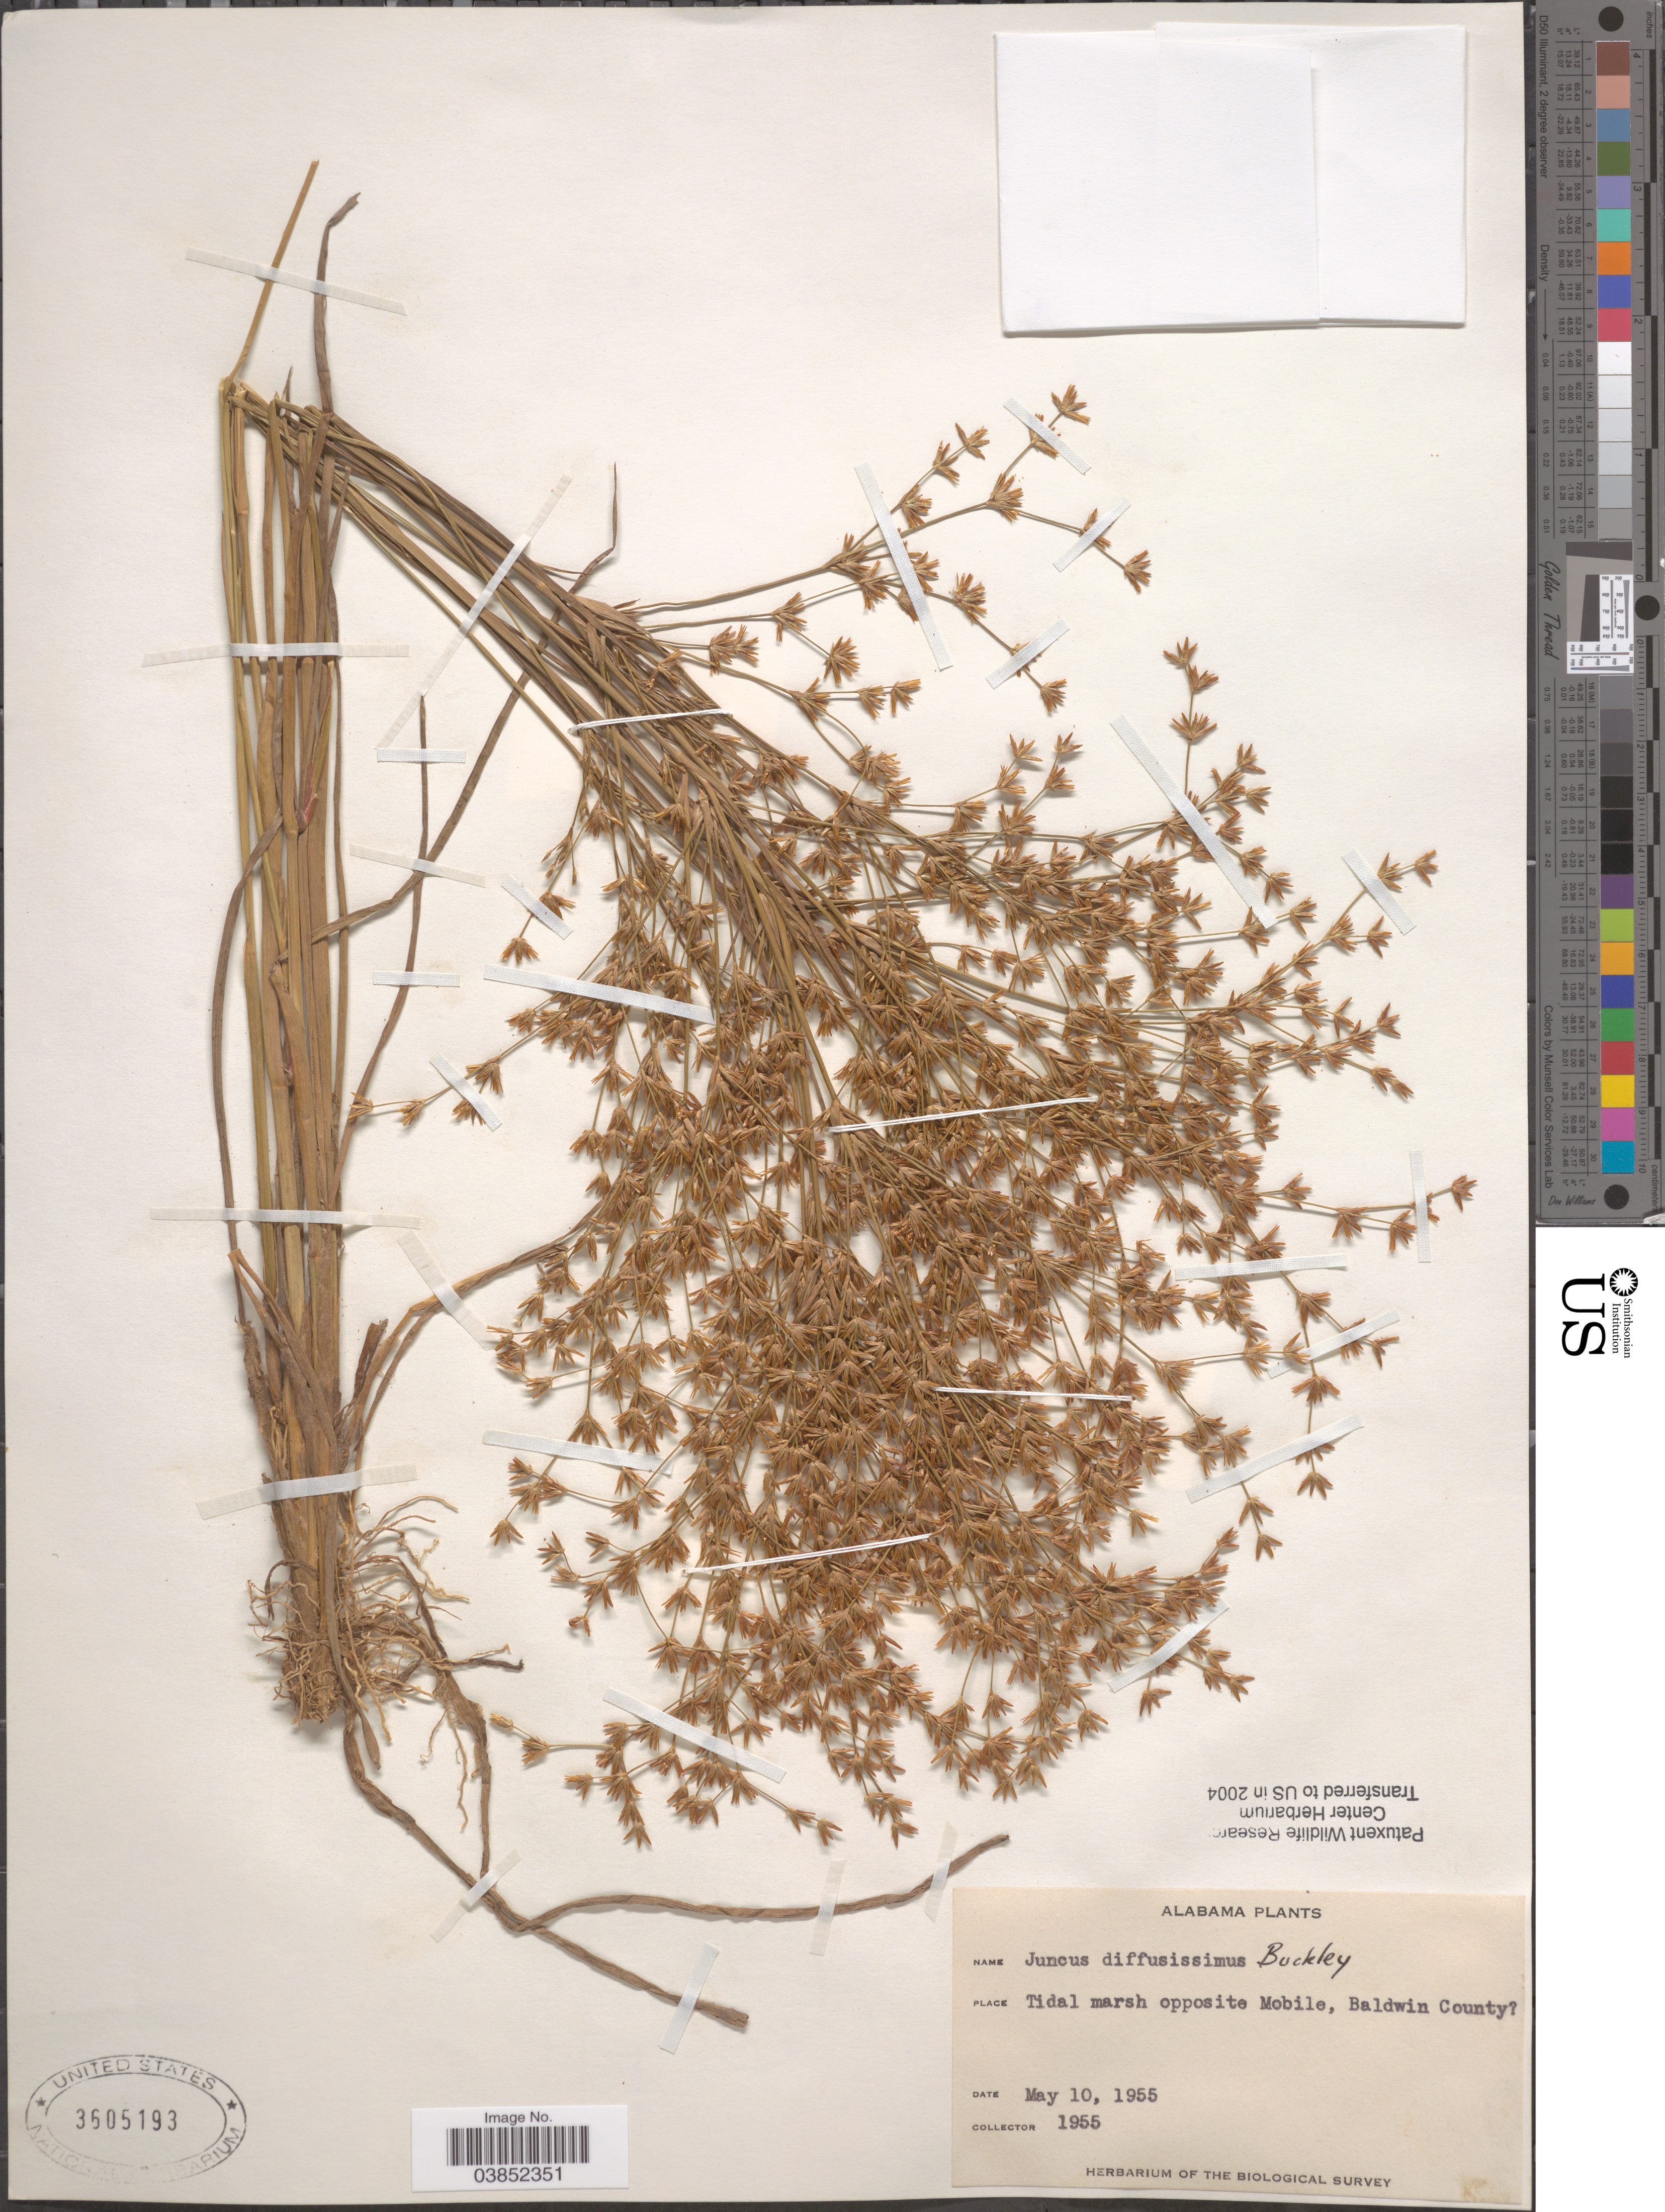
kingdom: Plantae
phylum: Tracheophyta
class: Liliopsida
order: Poales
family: Juncaceae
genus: Juncus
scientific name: Juncus diffusissimus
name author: Buckley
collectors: ex herb. of the Biological Survey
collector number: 1955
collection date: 1955-05-10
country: United States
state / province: Alabama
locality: Tidal marsh opposite Mobile, Baldwin County.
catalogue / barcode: US 3605193